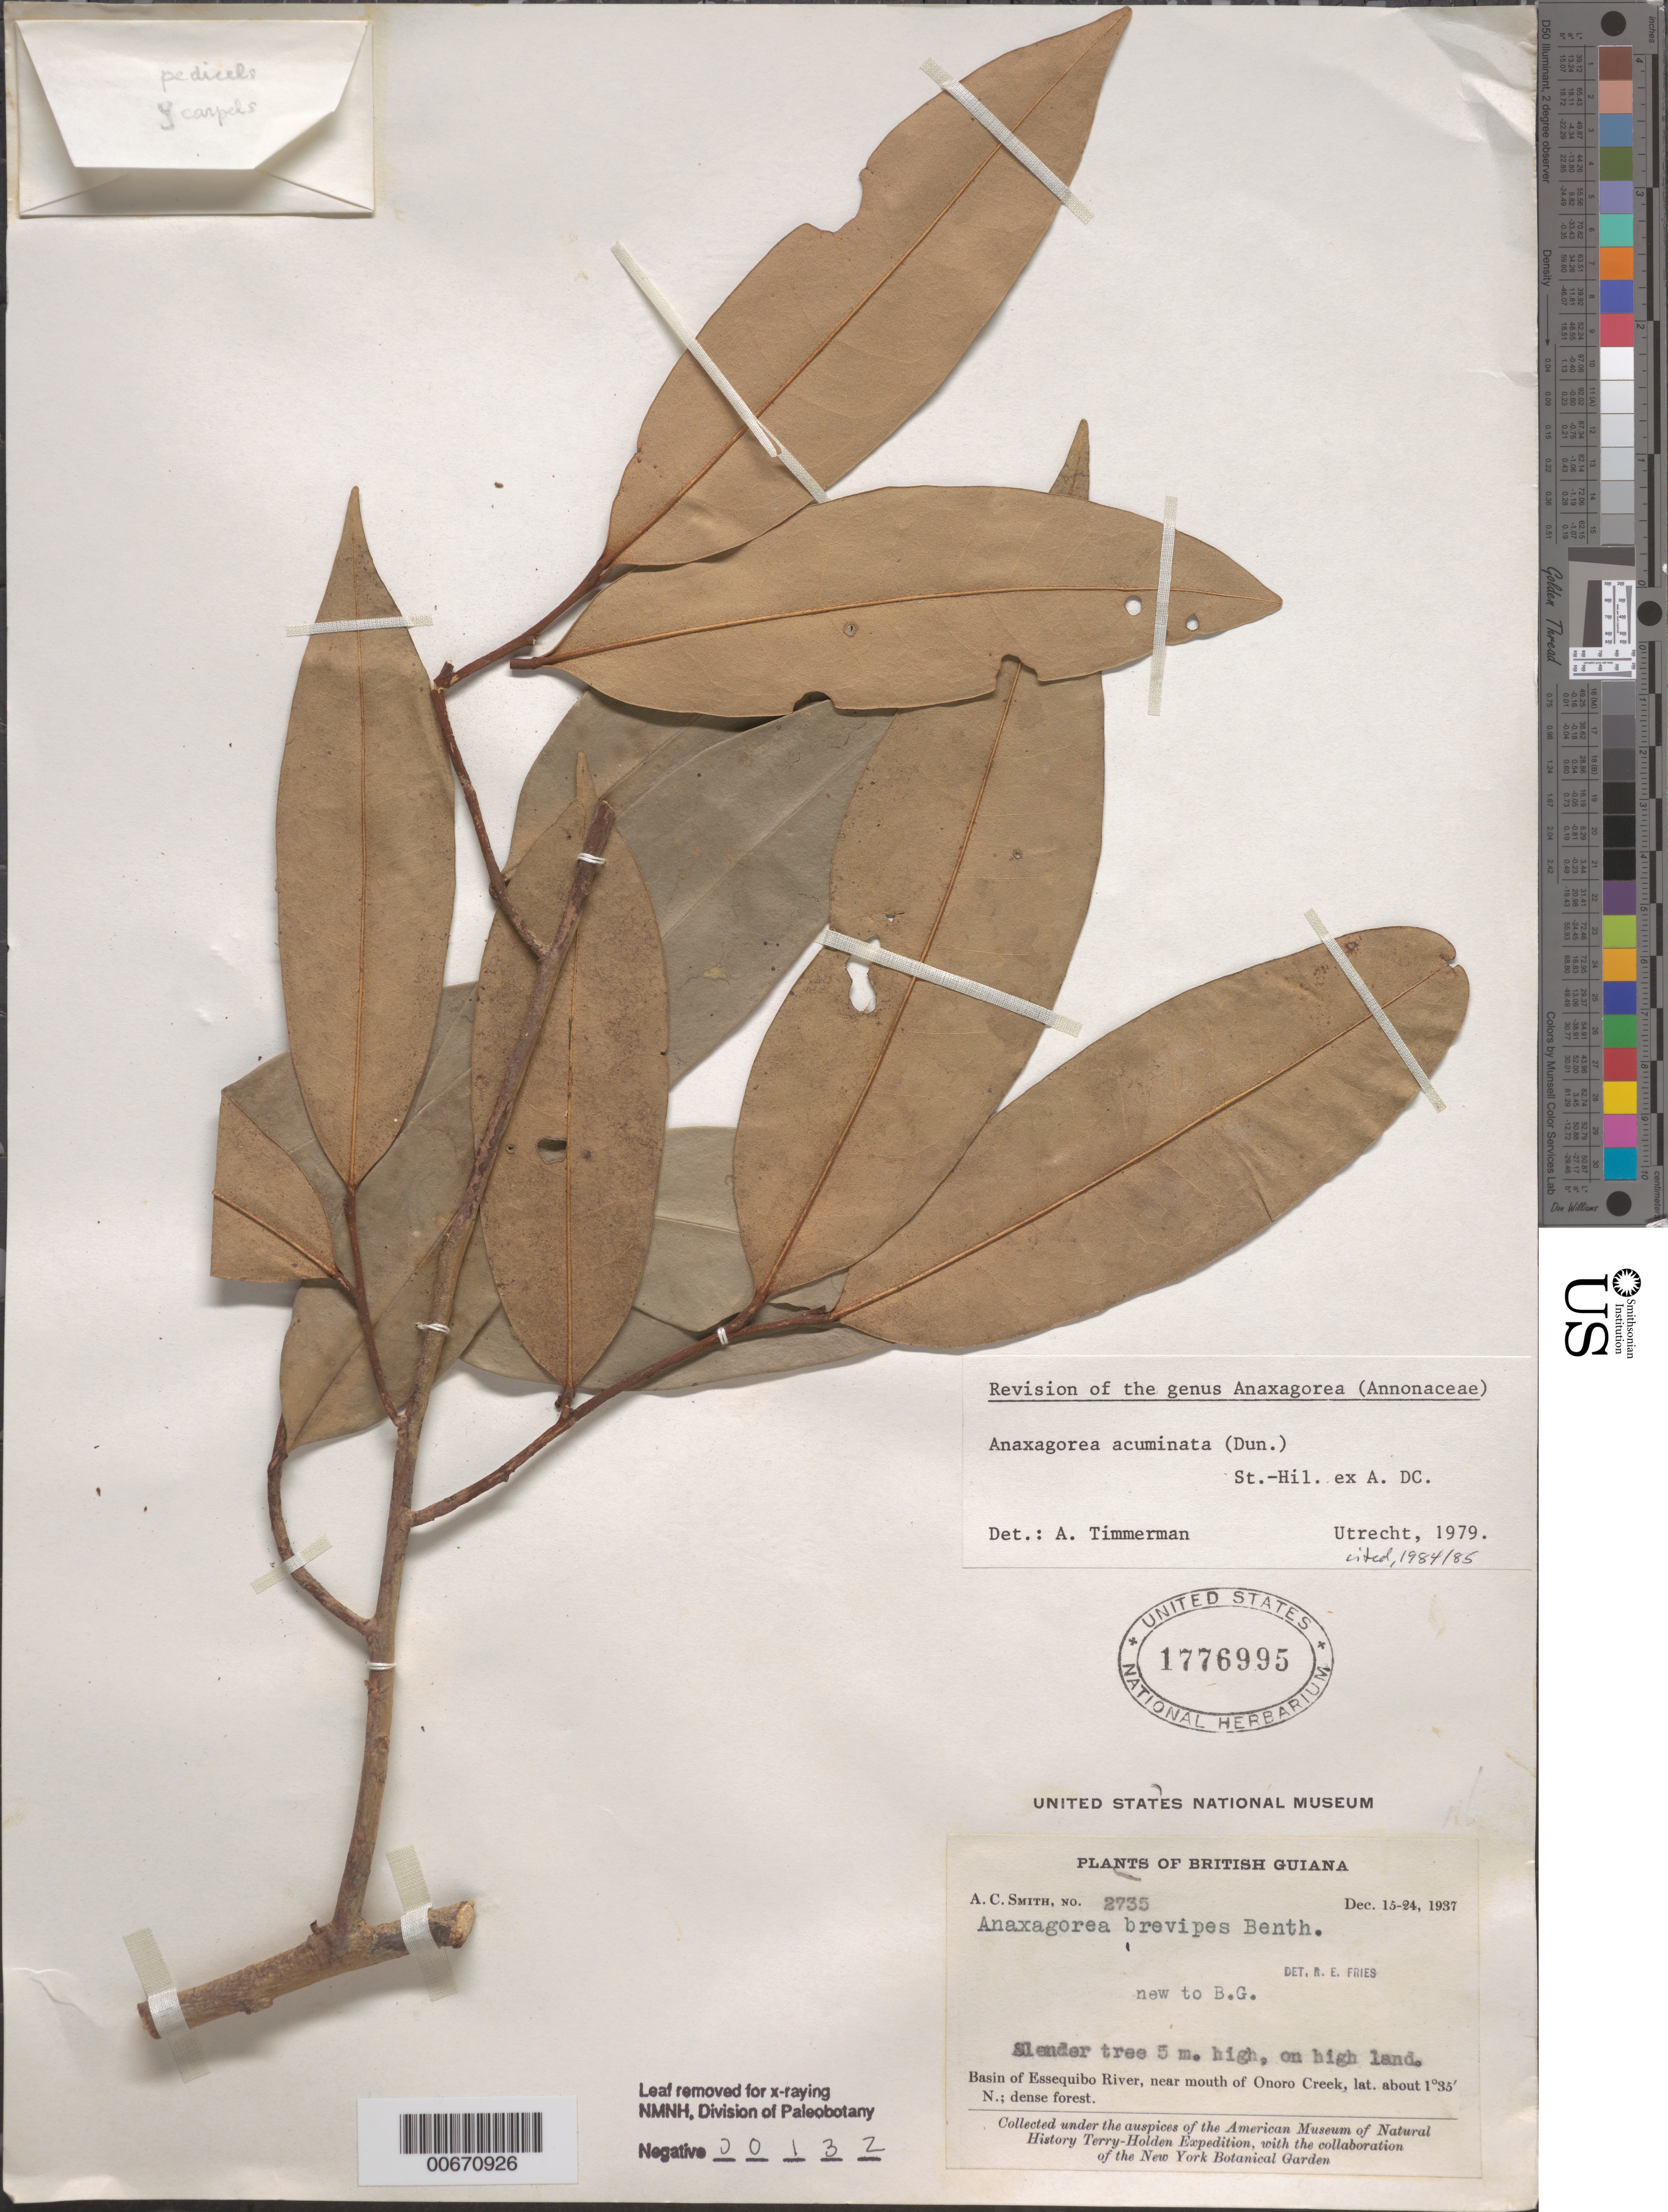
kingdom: Plantae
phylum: Tracheophyta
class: Magnoliopsida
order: Magnoliales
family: Annonaceae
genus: Anaxagorea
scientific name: Anaxagorea acuminata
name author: (Dunal) A. DC.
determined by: Timmerman, A.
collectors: A. C. Smith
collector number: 2735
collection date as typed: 15-Dec-37 to 24-Dec-37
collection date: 1937-12-15/1937-12-24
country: Guyana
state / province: U. Takutu-U. Essequibo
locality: Onoro Creek (near mouth), Essequibo River basin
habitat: Dense forest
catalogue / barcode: US 1776995